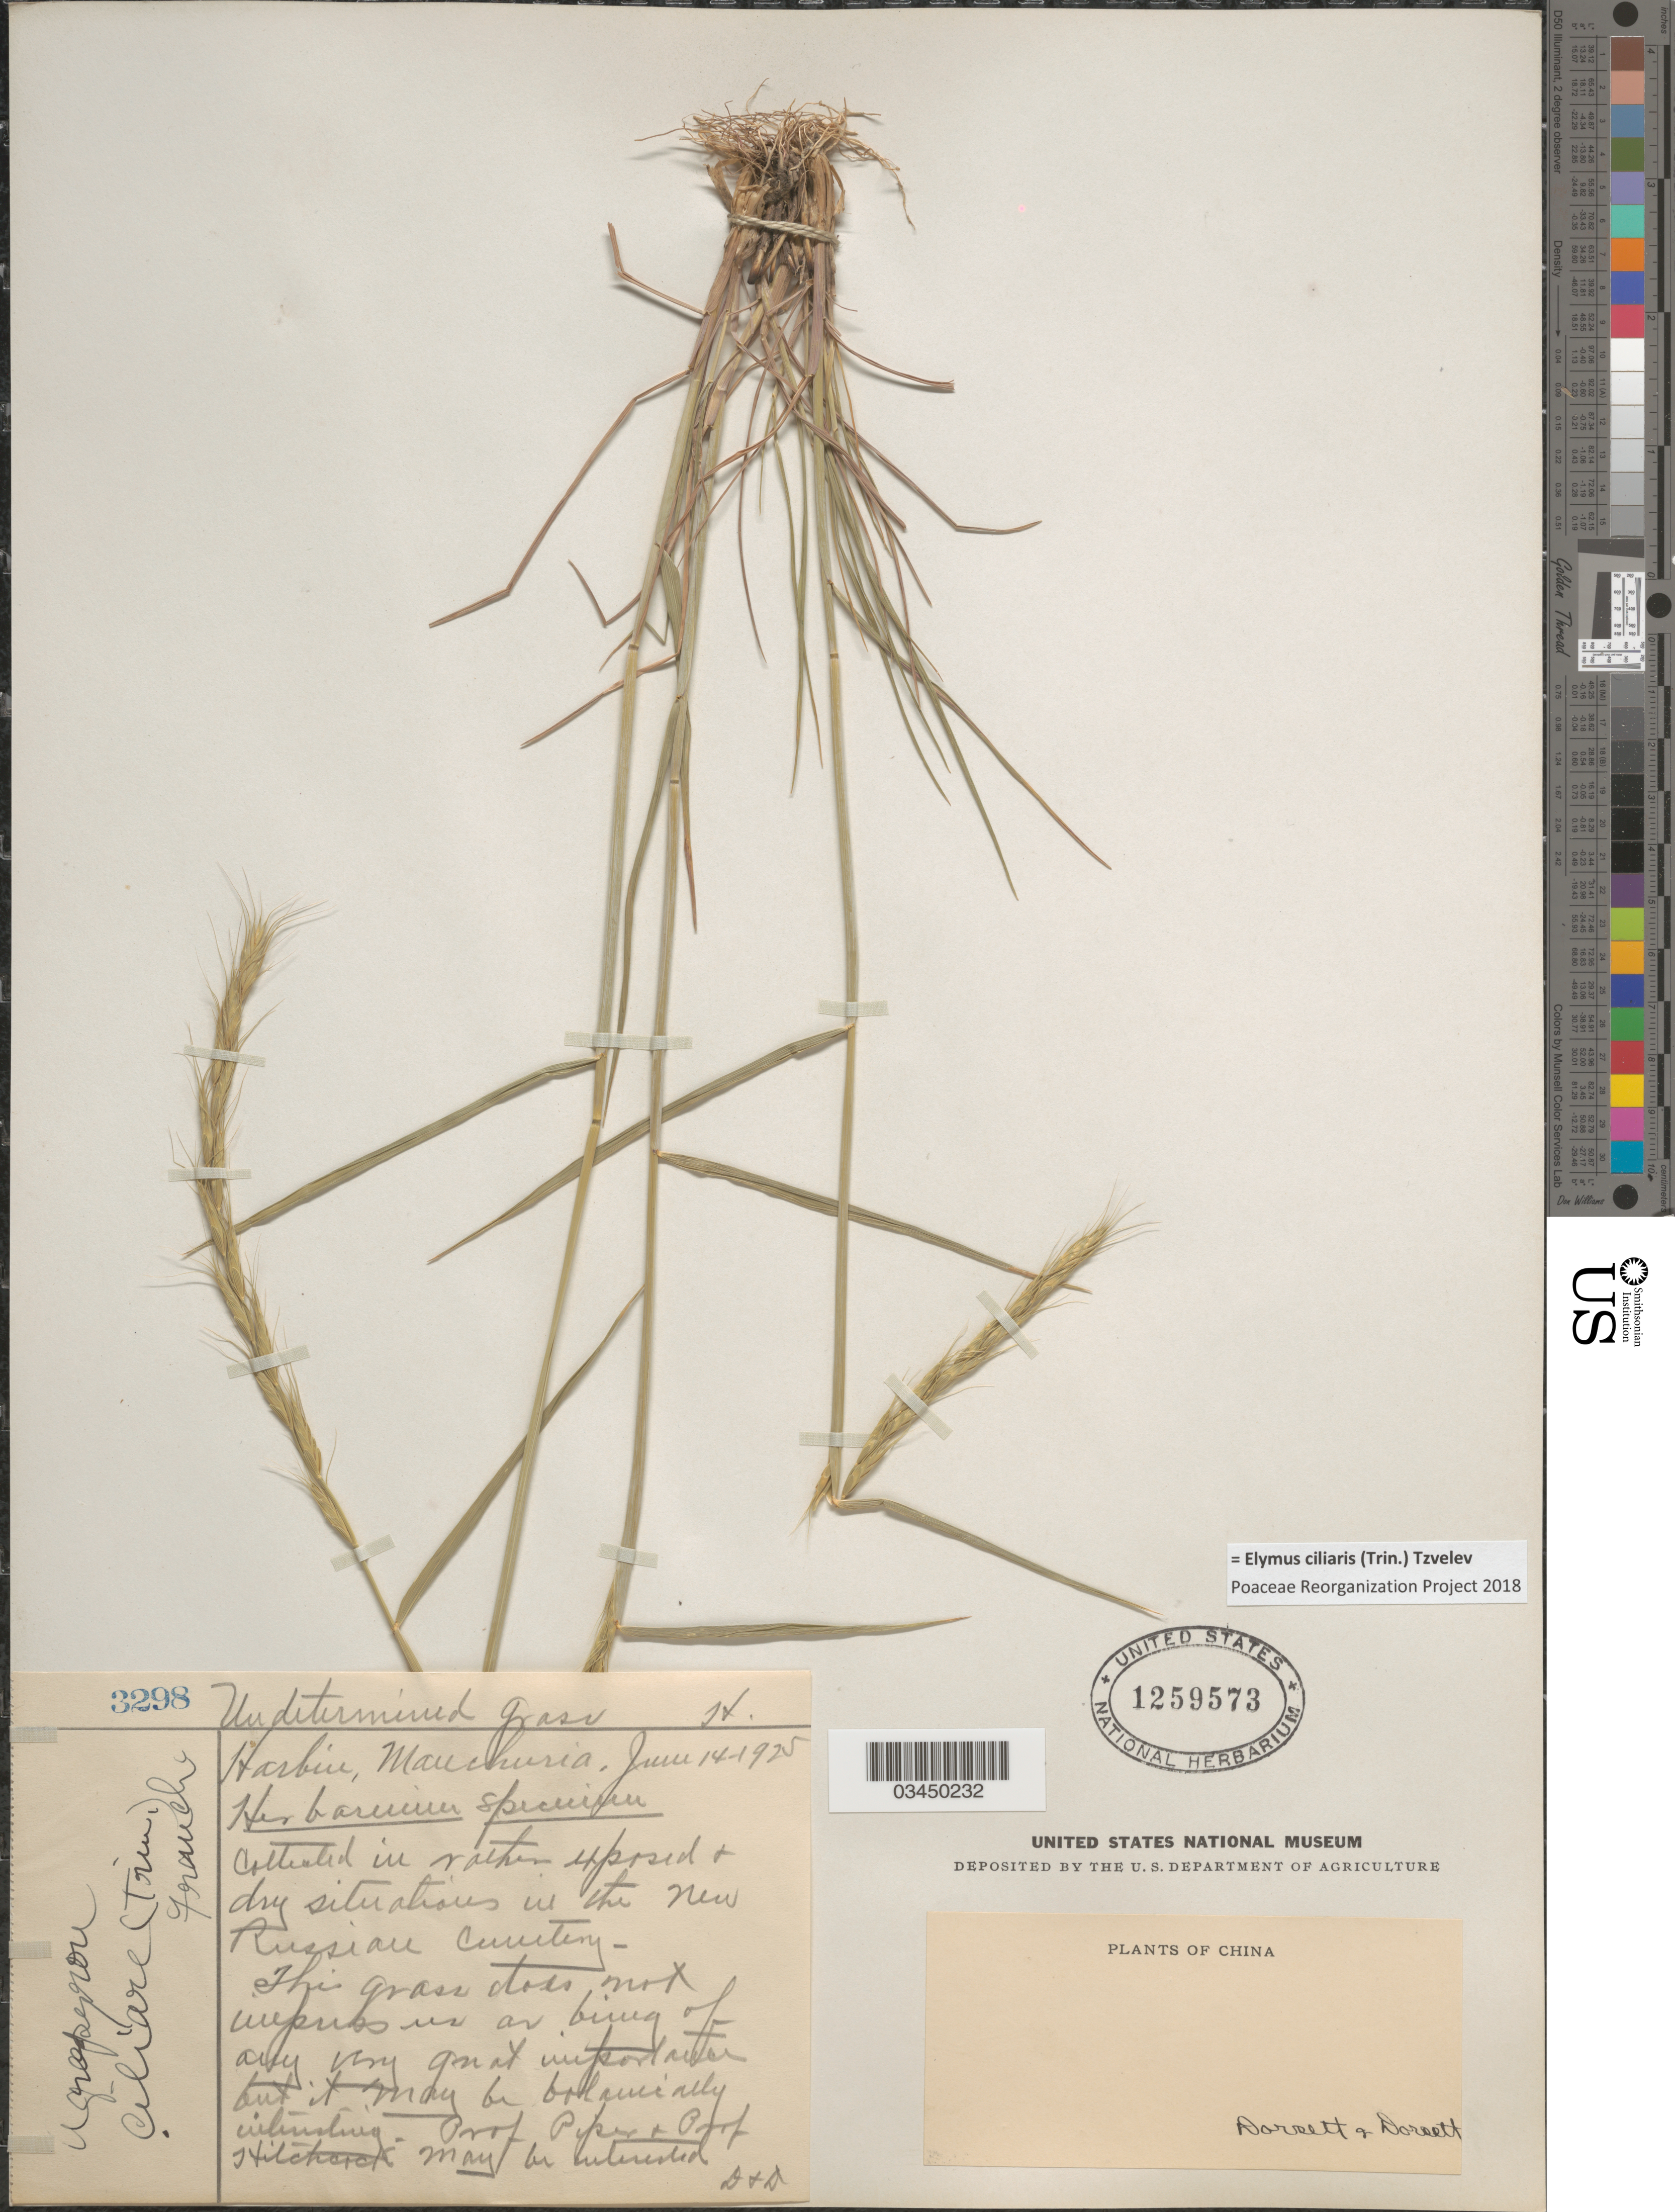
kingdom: Plantae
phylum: Tracheophyta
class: Liliopsida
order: Poales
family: Poaceae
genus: Elymus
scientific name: Elymus ciliaris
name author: (Trin.) Tzvelev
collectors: -- Dorsett & Dorsett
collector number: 3298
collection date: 1925-06-14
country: China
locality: Harbin, Manchuria.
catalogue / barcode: US 1259573